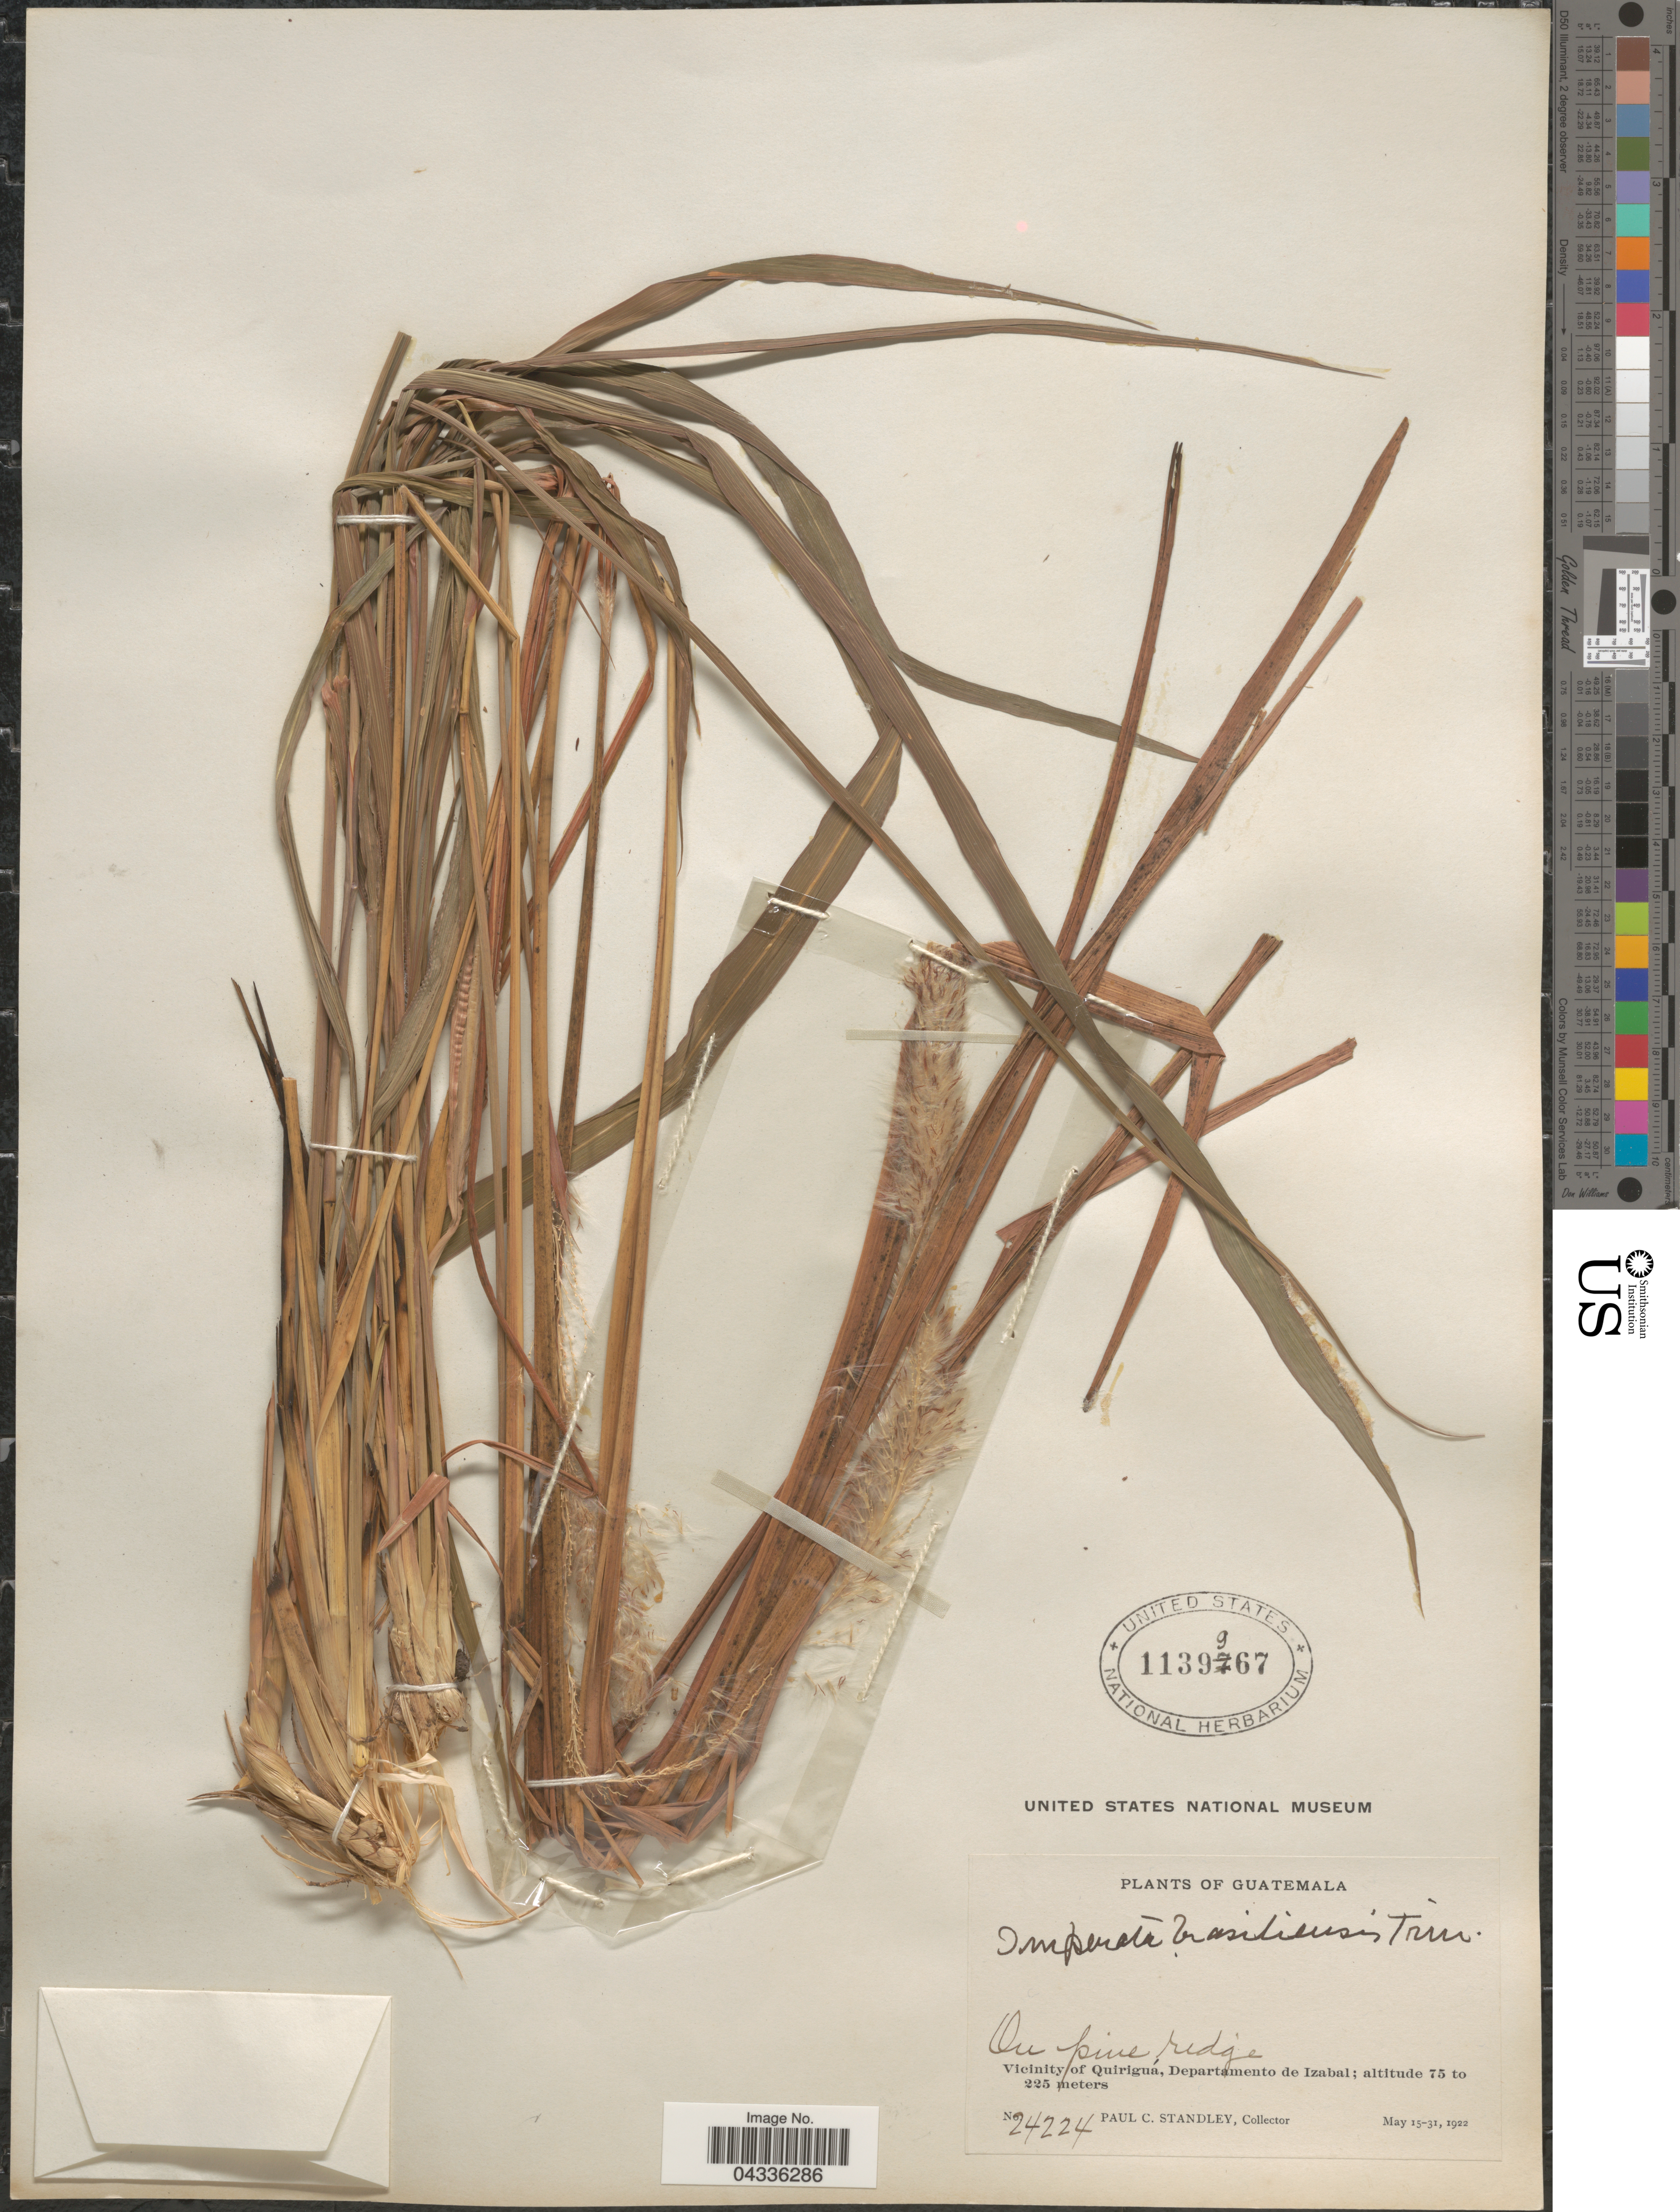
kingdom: Plantae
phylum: Tracheophyta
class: Liliopsida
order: Poales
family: Poaceae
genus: Imperata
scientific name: Imperata brasiliensis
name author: Trin.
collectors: P. C. Standley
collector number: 24224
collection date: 1922-05-15/1922-05-31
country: Guatemala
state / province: Izabal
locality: Vicinity of Quiriguá, Departamento de Izabal.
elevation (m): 75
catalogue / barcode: US 1139967